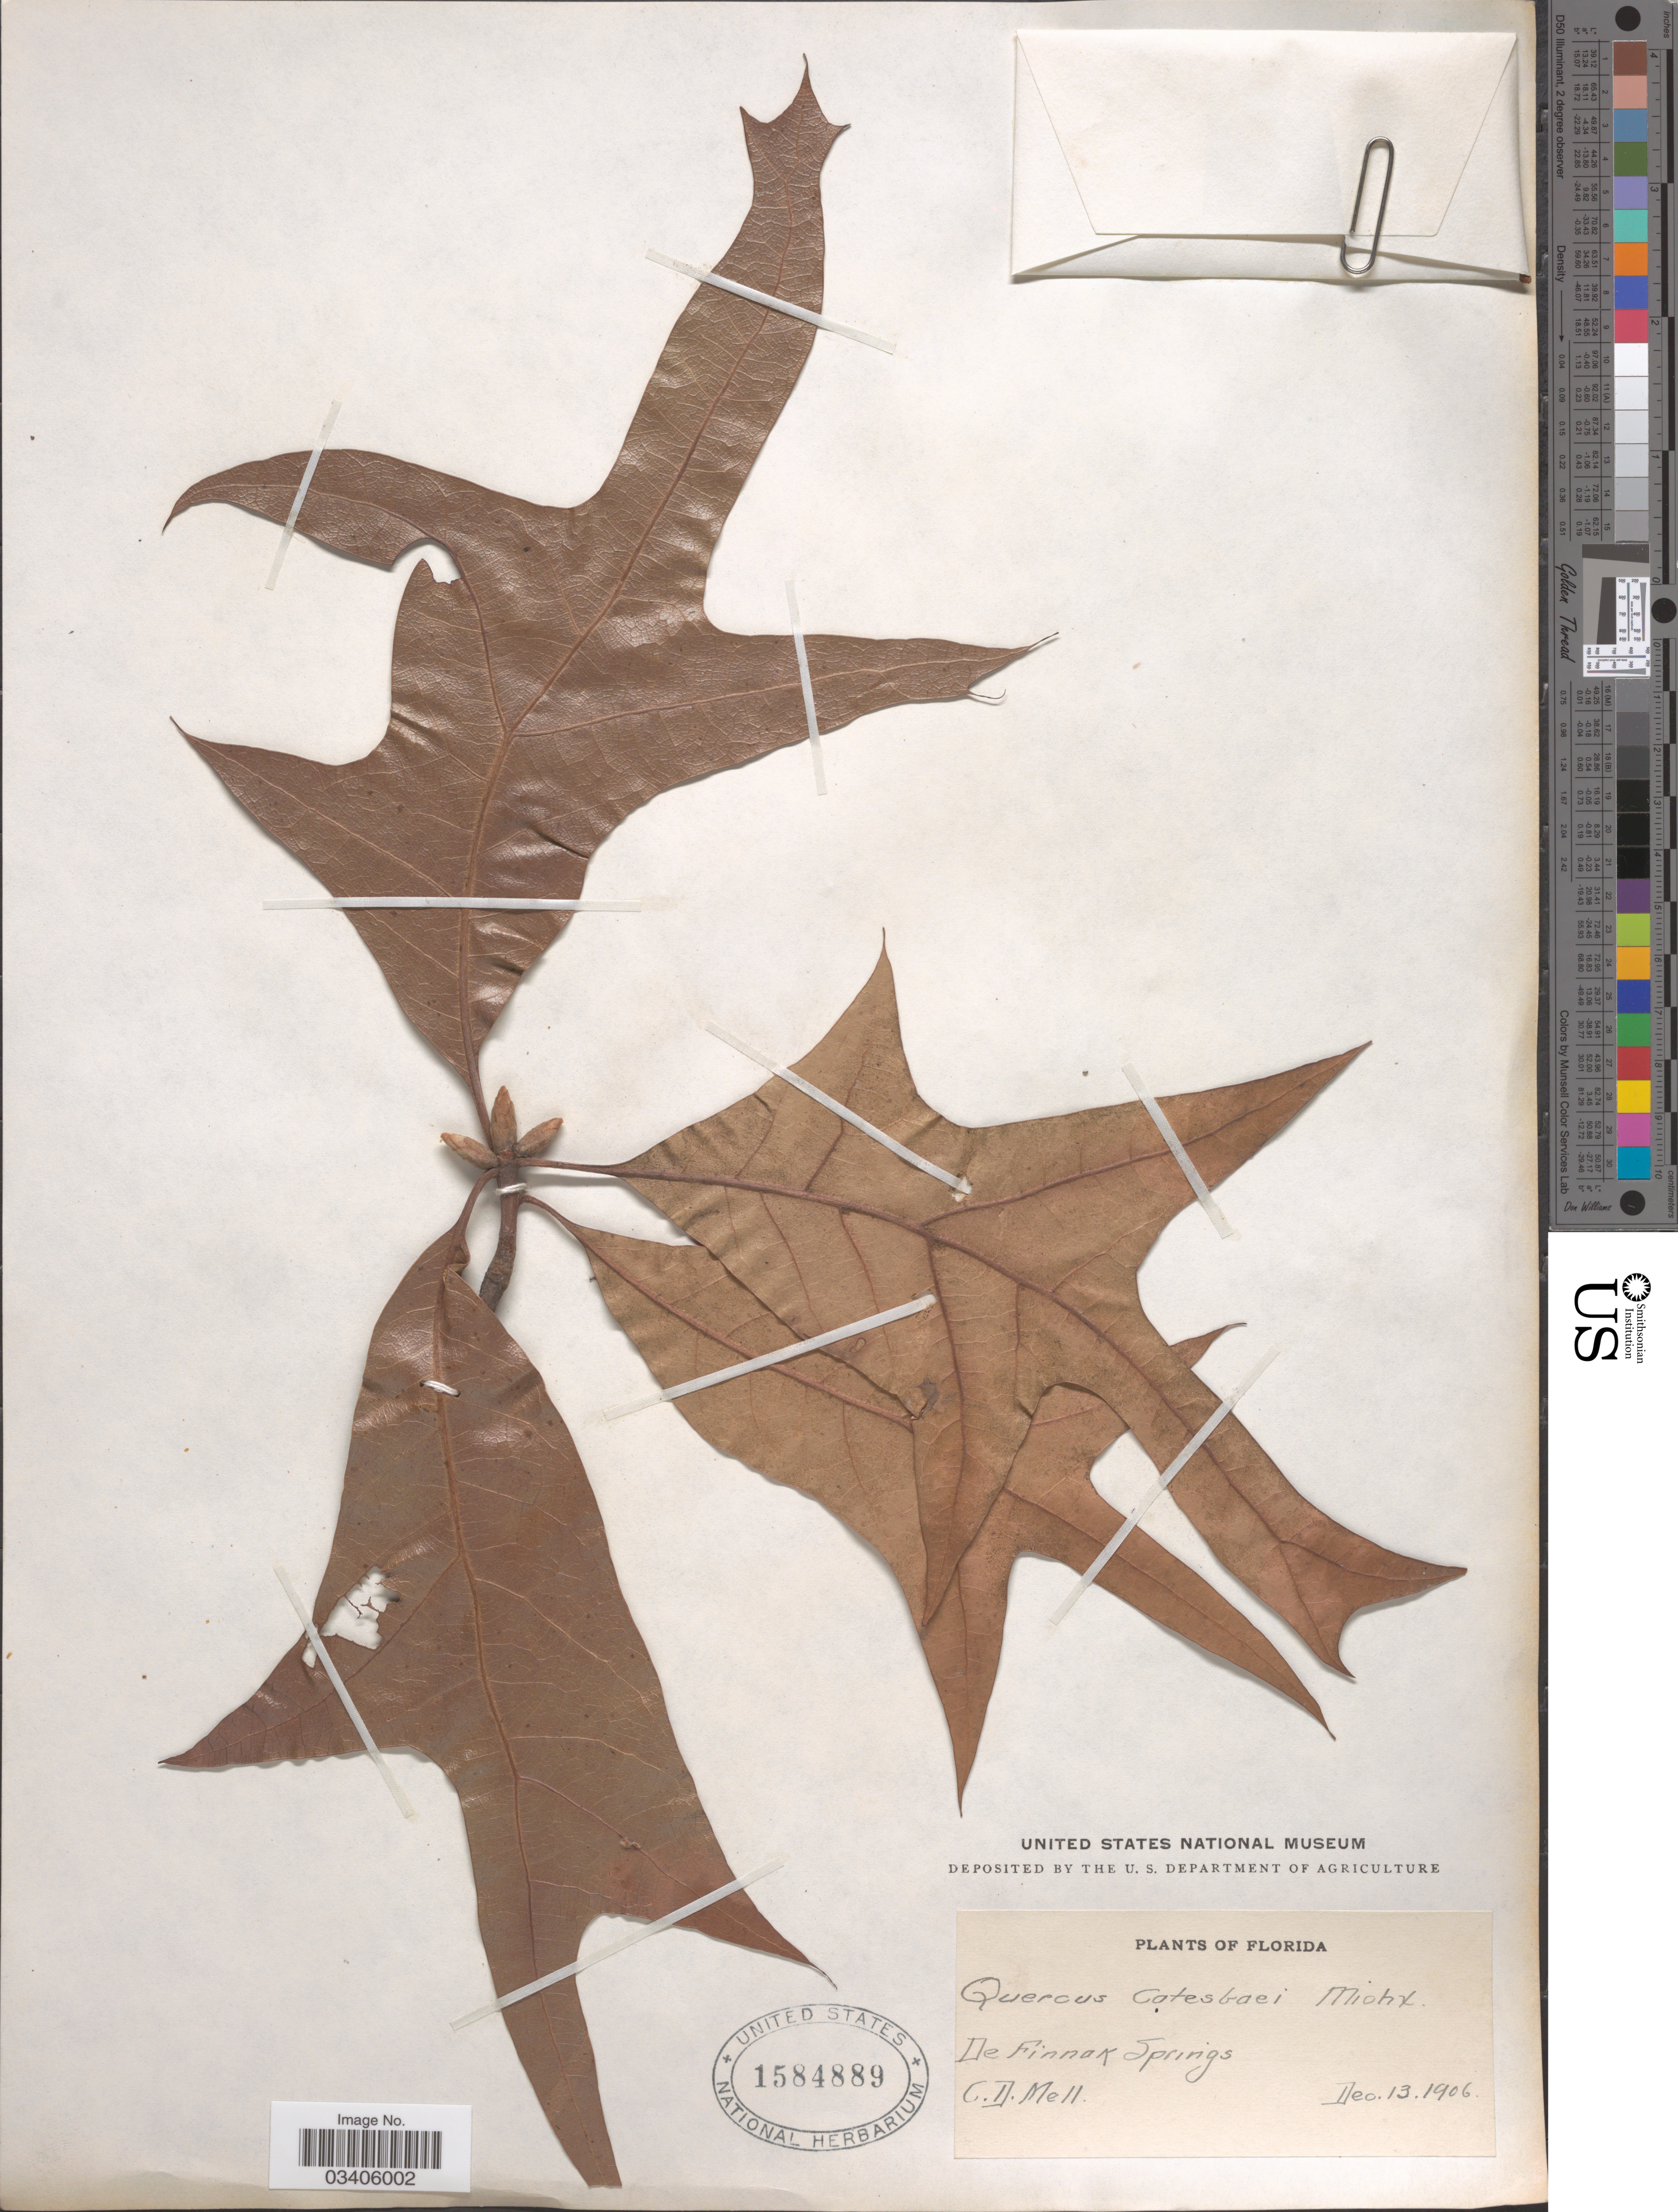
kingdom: Plantae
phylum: Tracheophyta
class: Magnoliopsida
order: Fagales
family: Fagaceae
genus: Quercus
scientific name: Quercus laevis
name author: Walter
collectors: C. D. Mell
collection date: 1906-12-13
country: United States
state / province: Florida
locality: De Finnak Springs.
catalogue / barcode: US 1584889